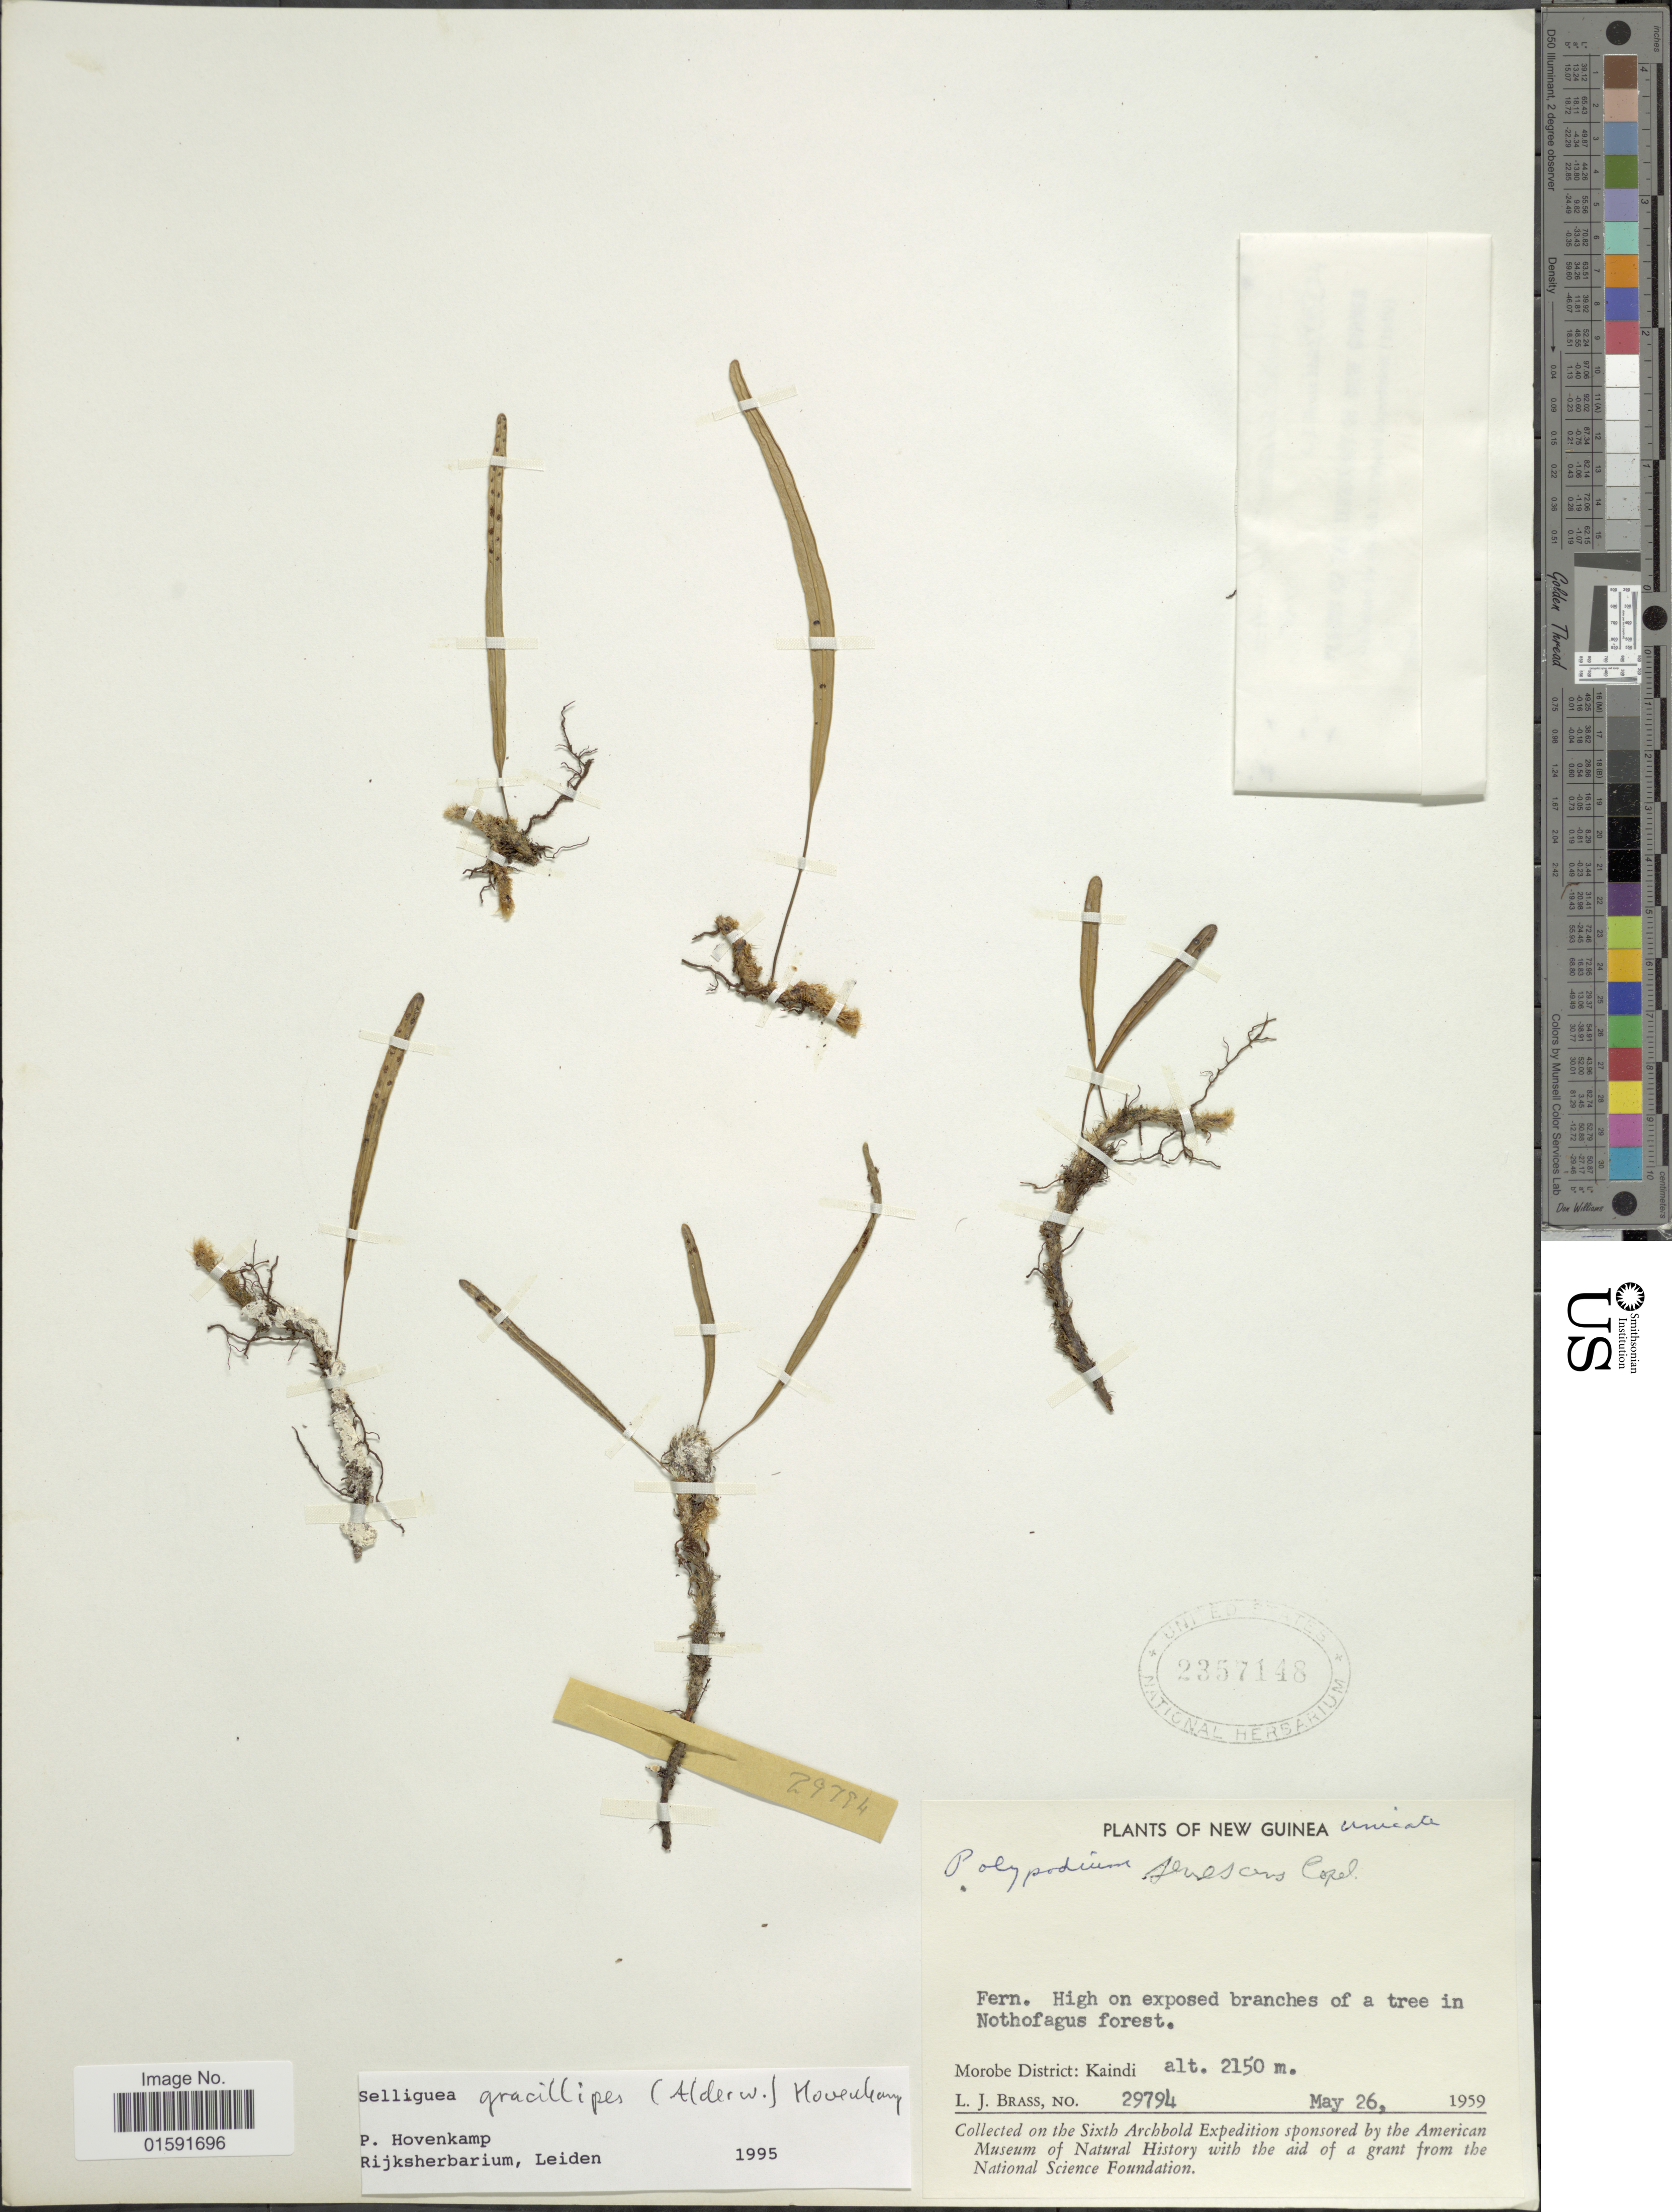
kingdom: Plantae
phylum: Tracheophyta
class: Polypodiopsida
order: Polypodiales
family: Polypodiaceae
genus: Selliguea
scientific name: Selliguea gracilipes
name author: (Alderw.) Hovenkamp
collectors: L. J. Brass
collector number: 29794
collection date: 1959-05-26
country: Papua New Guinea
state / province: Morobe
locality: Kaindi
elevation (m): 2150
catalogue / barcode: US 2357148